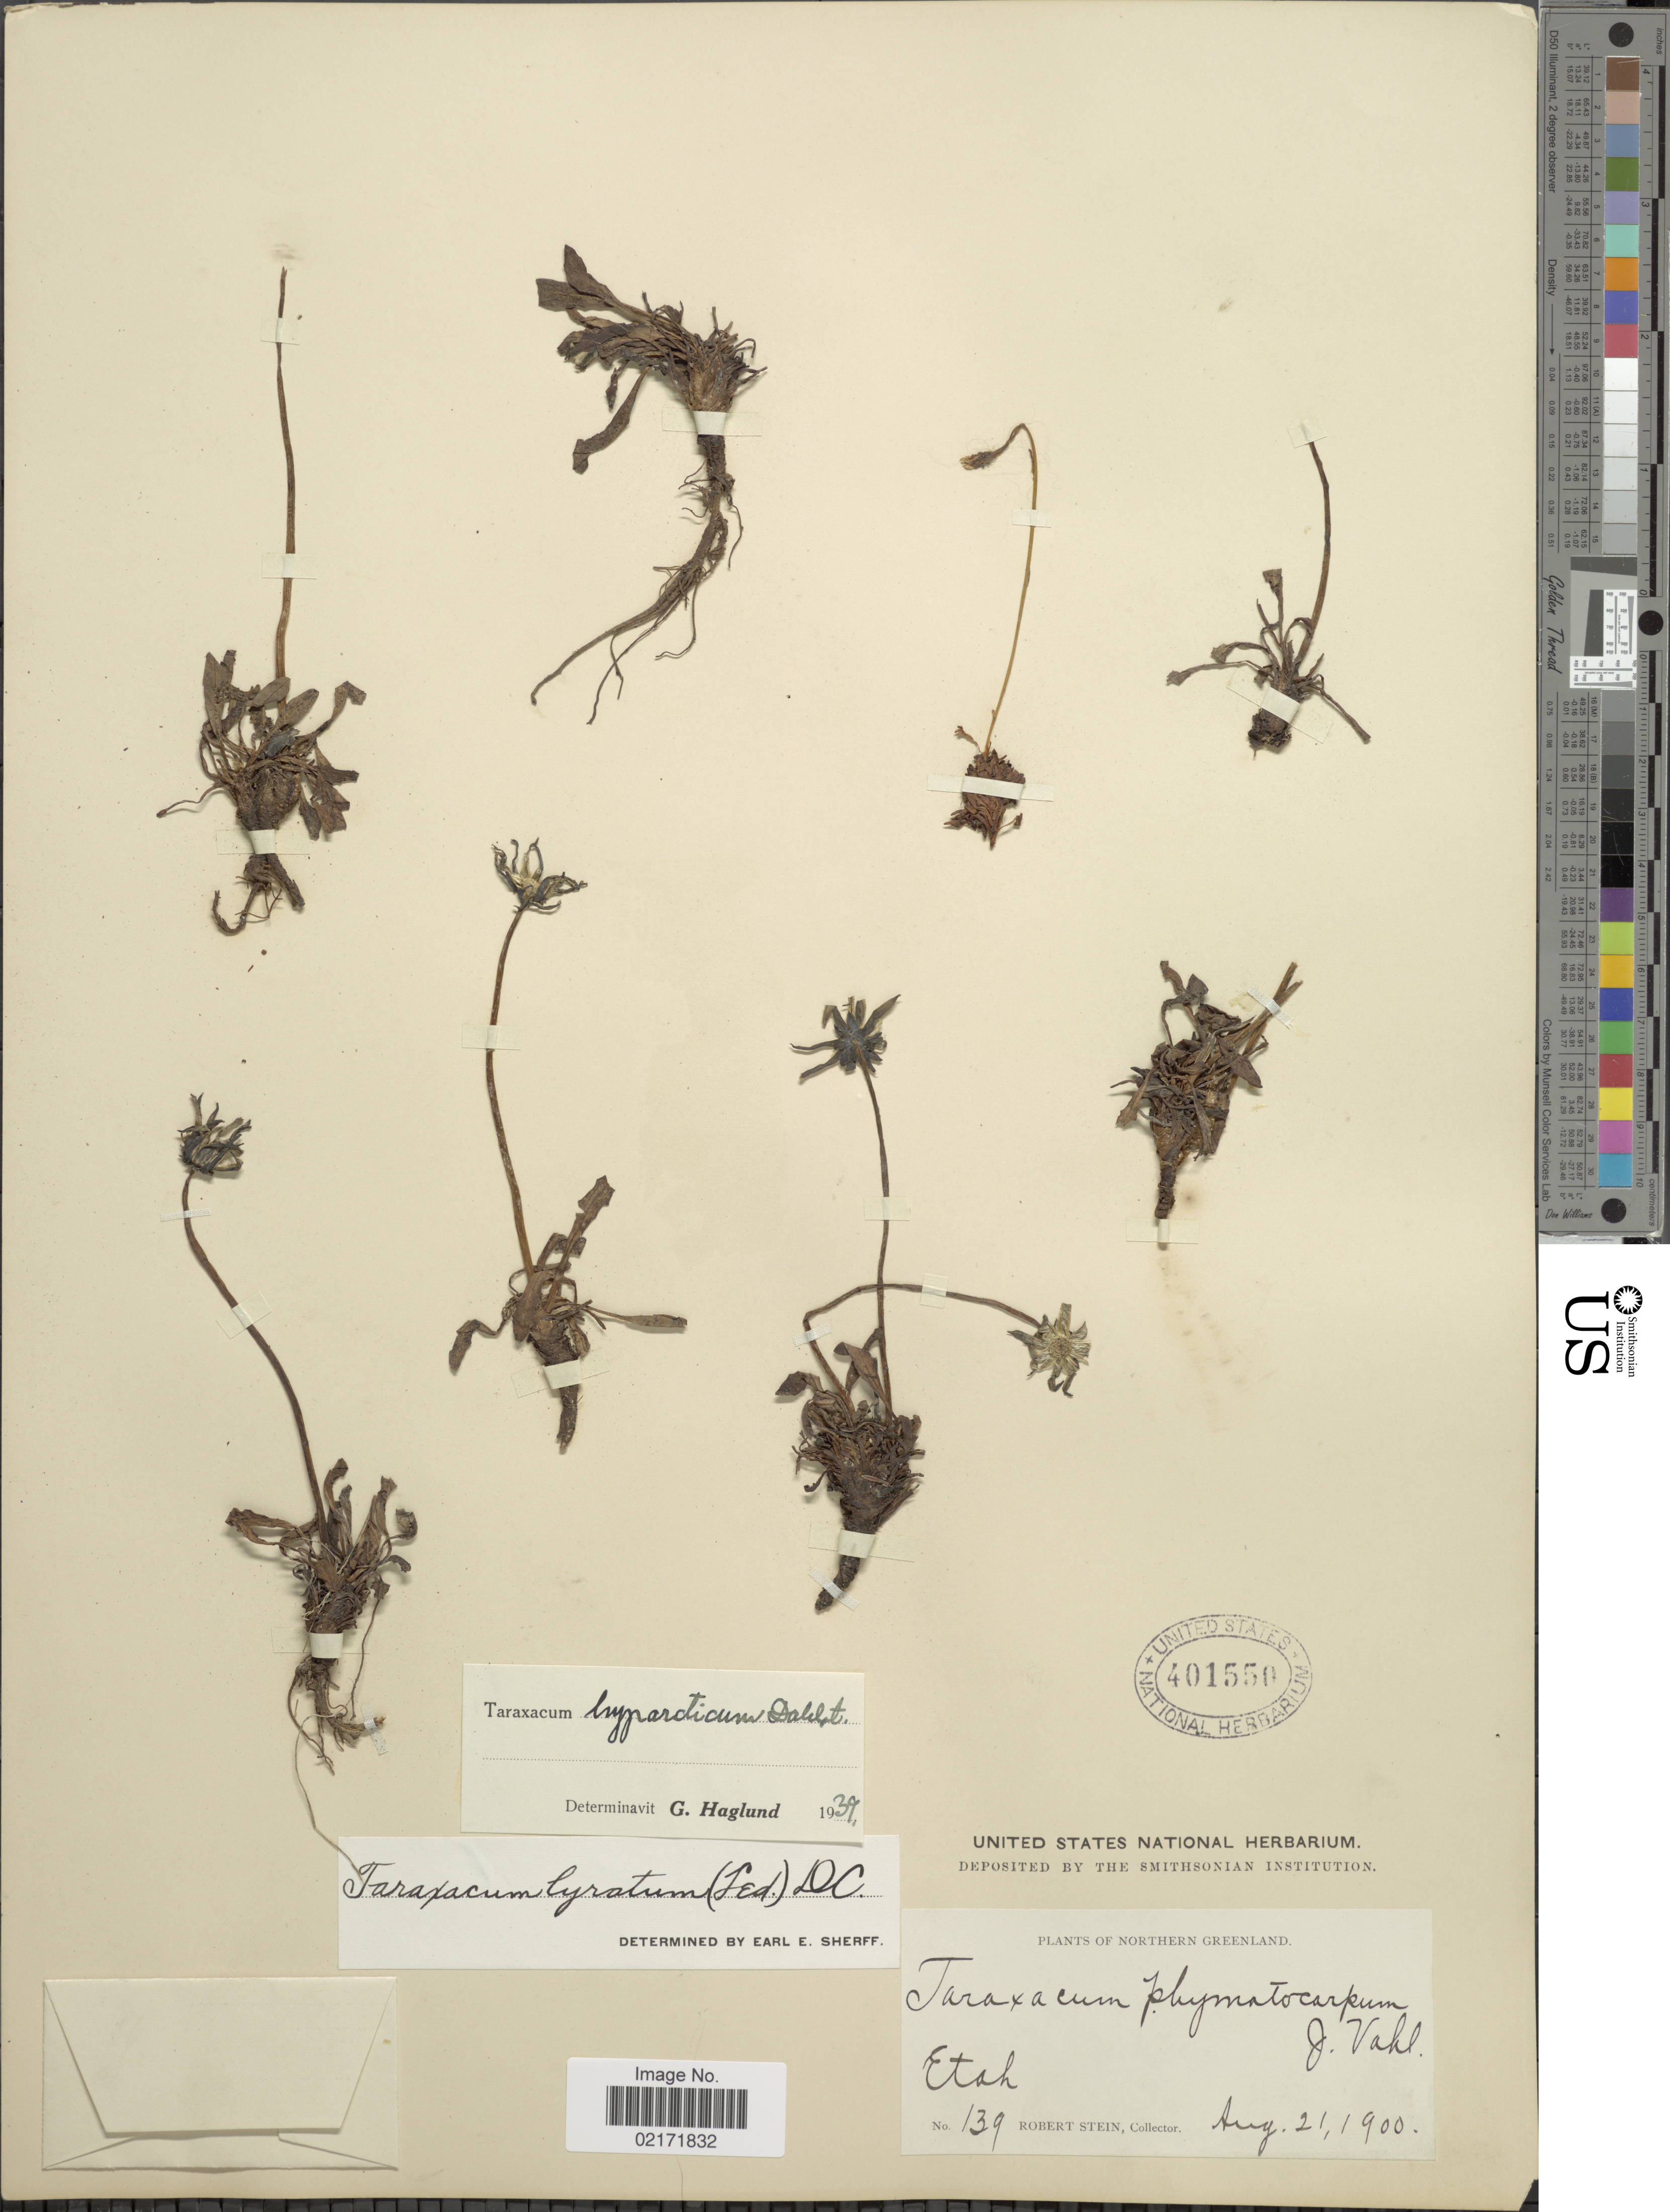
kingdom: Plantae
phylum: Tracheophyta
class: Magnoliopsida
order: Asterales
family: Asteraceae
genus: Taraxacum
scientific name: Taraxacum hyparcticum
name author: Dahlst.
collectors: R. Stein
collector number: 139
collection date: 1900-08-21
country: Greenland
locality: Northern Greenland, Etah.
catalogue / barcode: US 401550